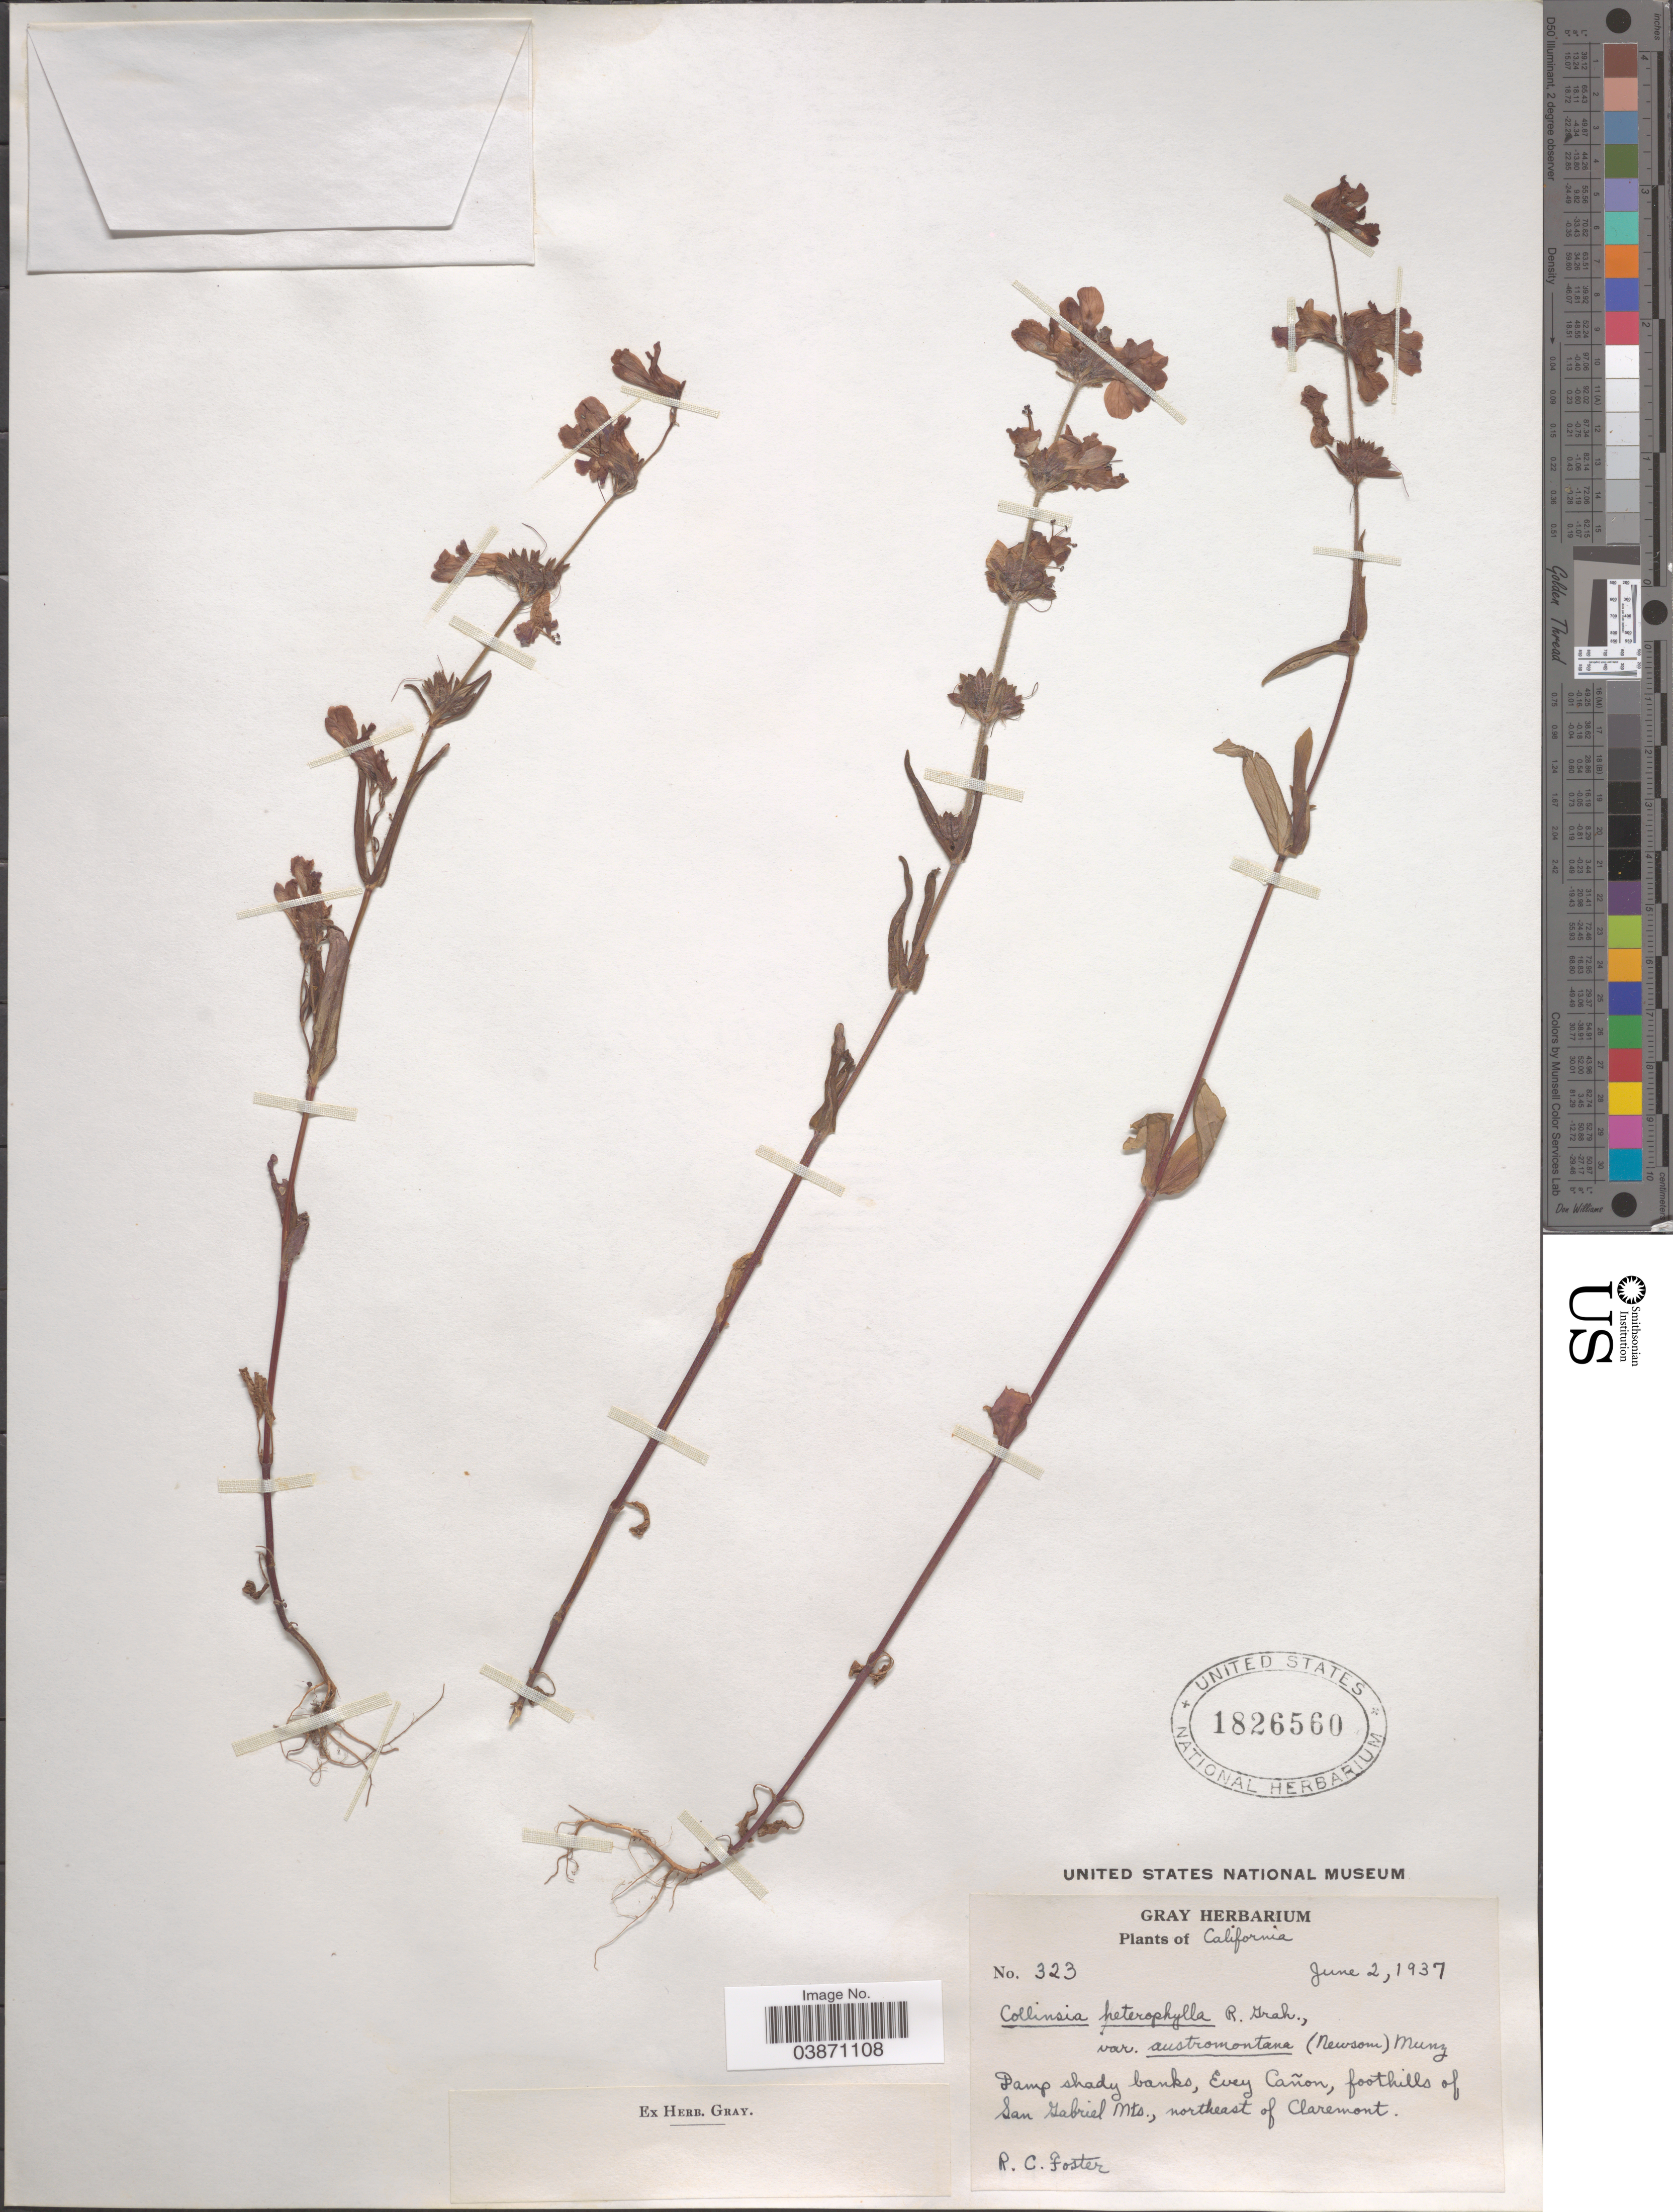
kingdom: Plantae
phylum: Tracheophyta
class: Magnoliopsida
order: Lamiales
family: Plantaginaceae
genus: Collinsia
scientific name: Collinsia heterophylla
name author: Buist ex Graham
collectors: R. C. Foster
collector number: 323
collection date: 1937-06-02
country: United States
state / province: California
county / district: Los Angeles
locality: Evey Cañon, foothills of San Gabriel Mts., northeast of Claremont.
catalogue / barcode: US 1826560